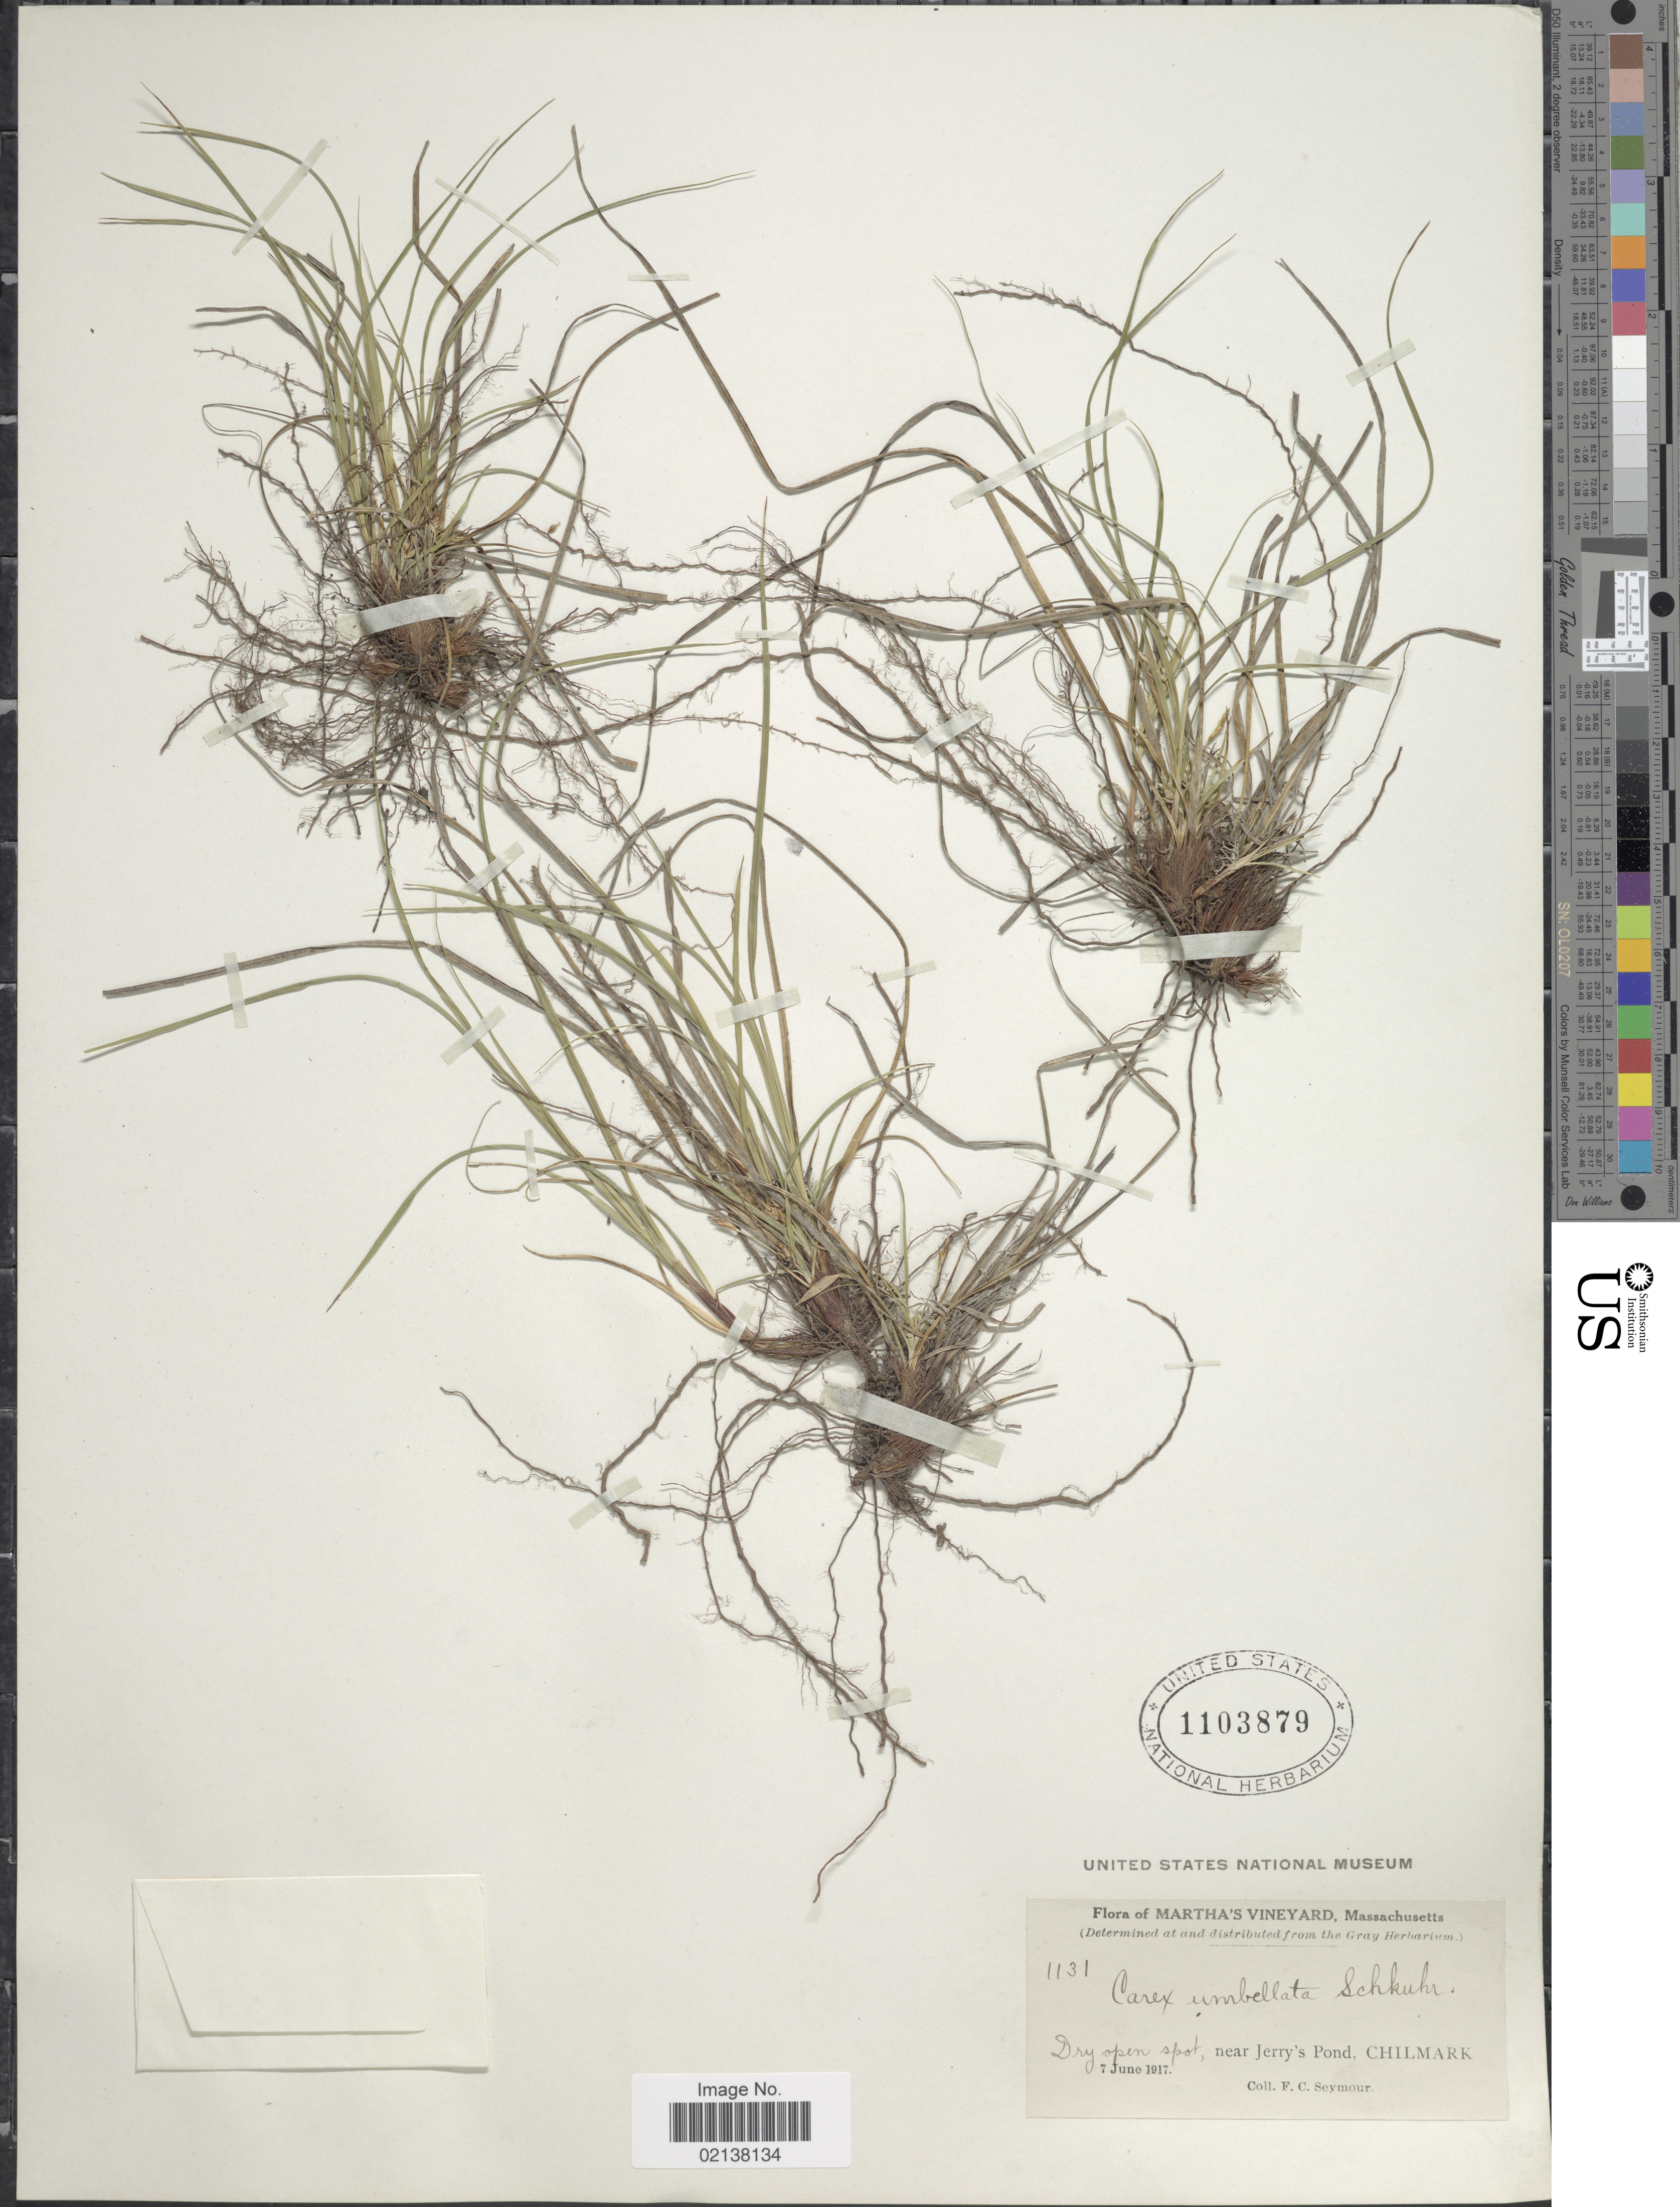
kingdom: Plantae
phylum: Tracheophyta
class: Liliopsida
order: Poales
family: Cyperaceae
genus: Carex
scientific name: Carex umbellata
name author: Schkuhr ex Willd.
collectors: F. C. Seymour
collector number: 1131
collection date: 1917-06-07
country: United States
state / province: Massachusetts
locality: Martha's Vineyard. Dry open spot, near Jerry's Pond, Chilmark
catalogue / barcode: US 1103879